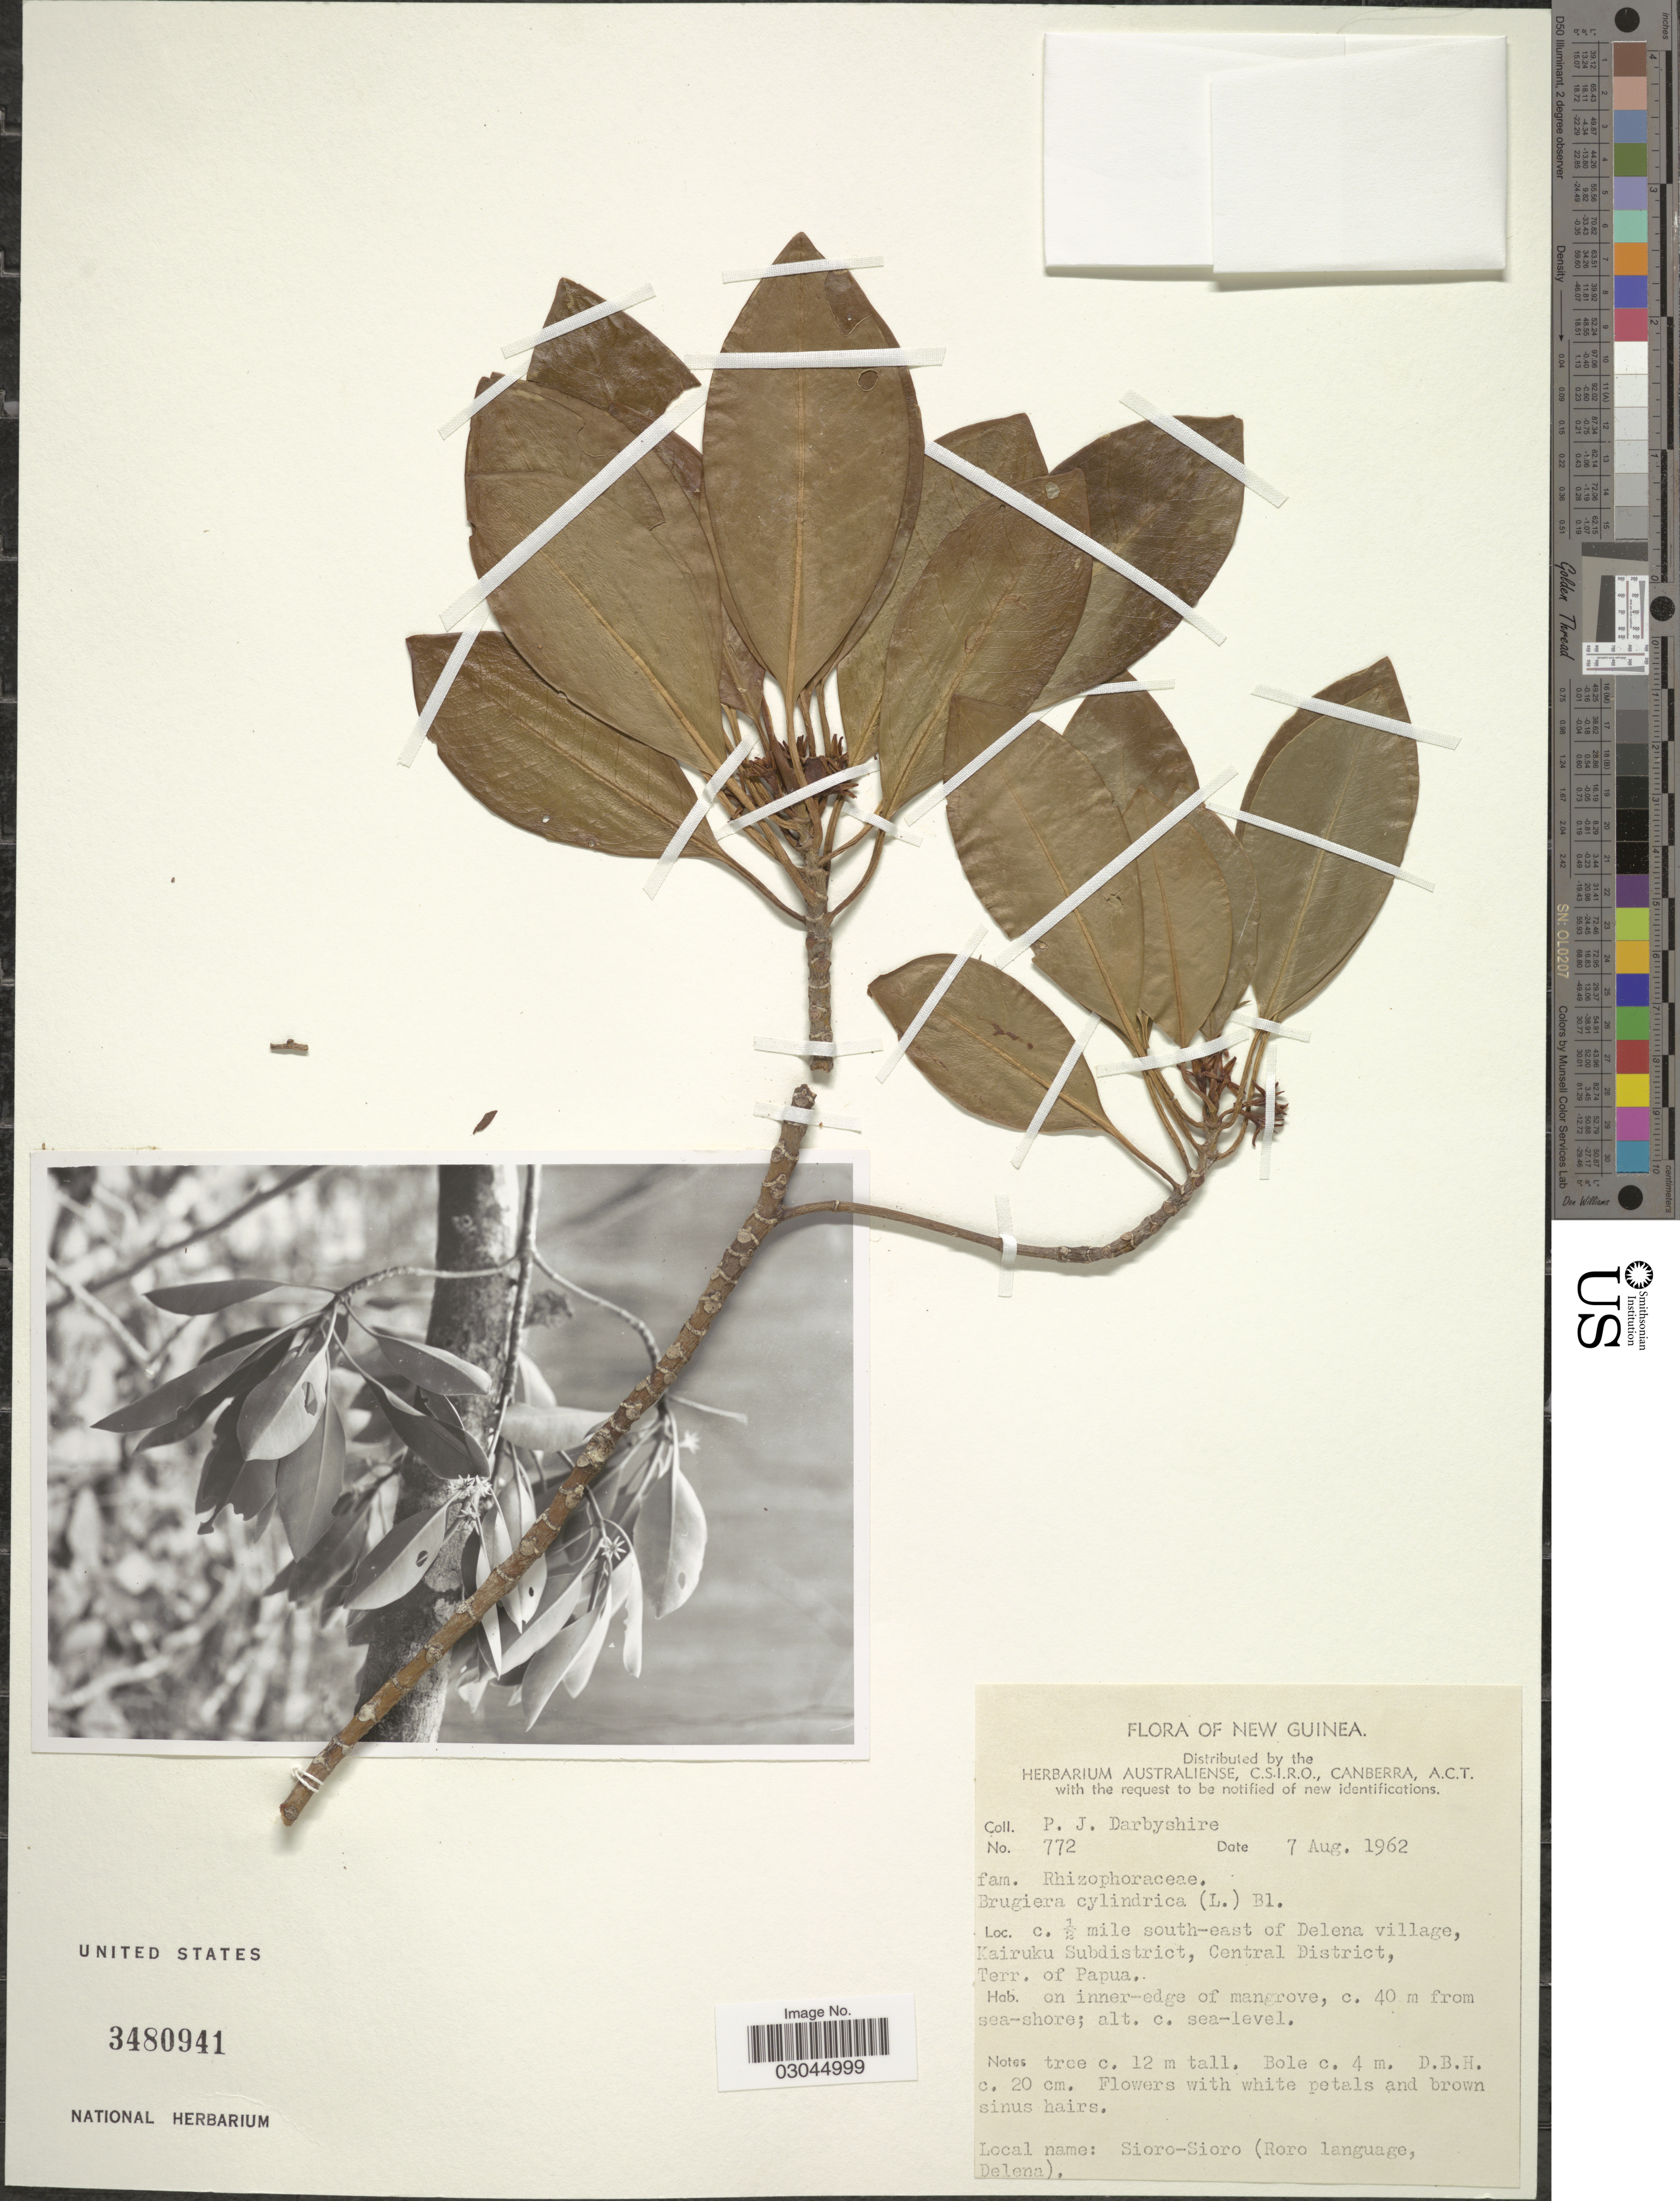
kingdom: Plantae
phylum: Tracheophyta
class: Magnoliopsida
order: Malpighiales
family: Rhizophoraceae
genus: Bruguiera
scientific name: Bruguiera cylindrica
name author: (L.) Blume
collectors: P. Darbyshire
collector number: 772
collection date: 1962-08-07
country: Papua New Guinea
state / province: Central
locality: New Guinea, c. ½ mile south-east of Delena village, Kairuku Subdistrict, Central District, Terr. of Papua, 40 m from sea-shore.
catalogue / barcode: US 3480941